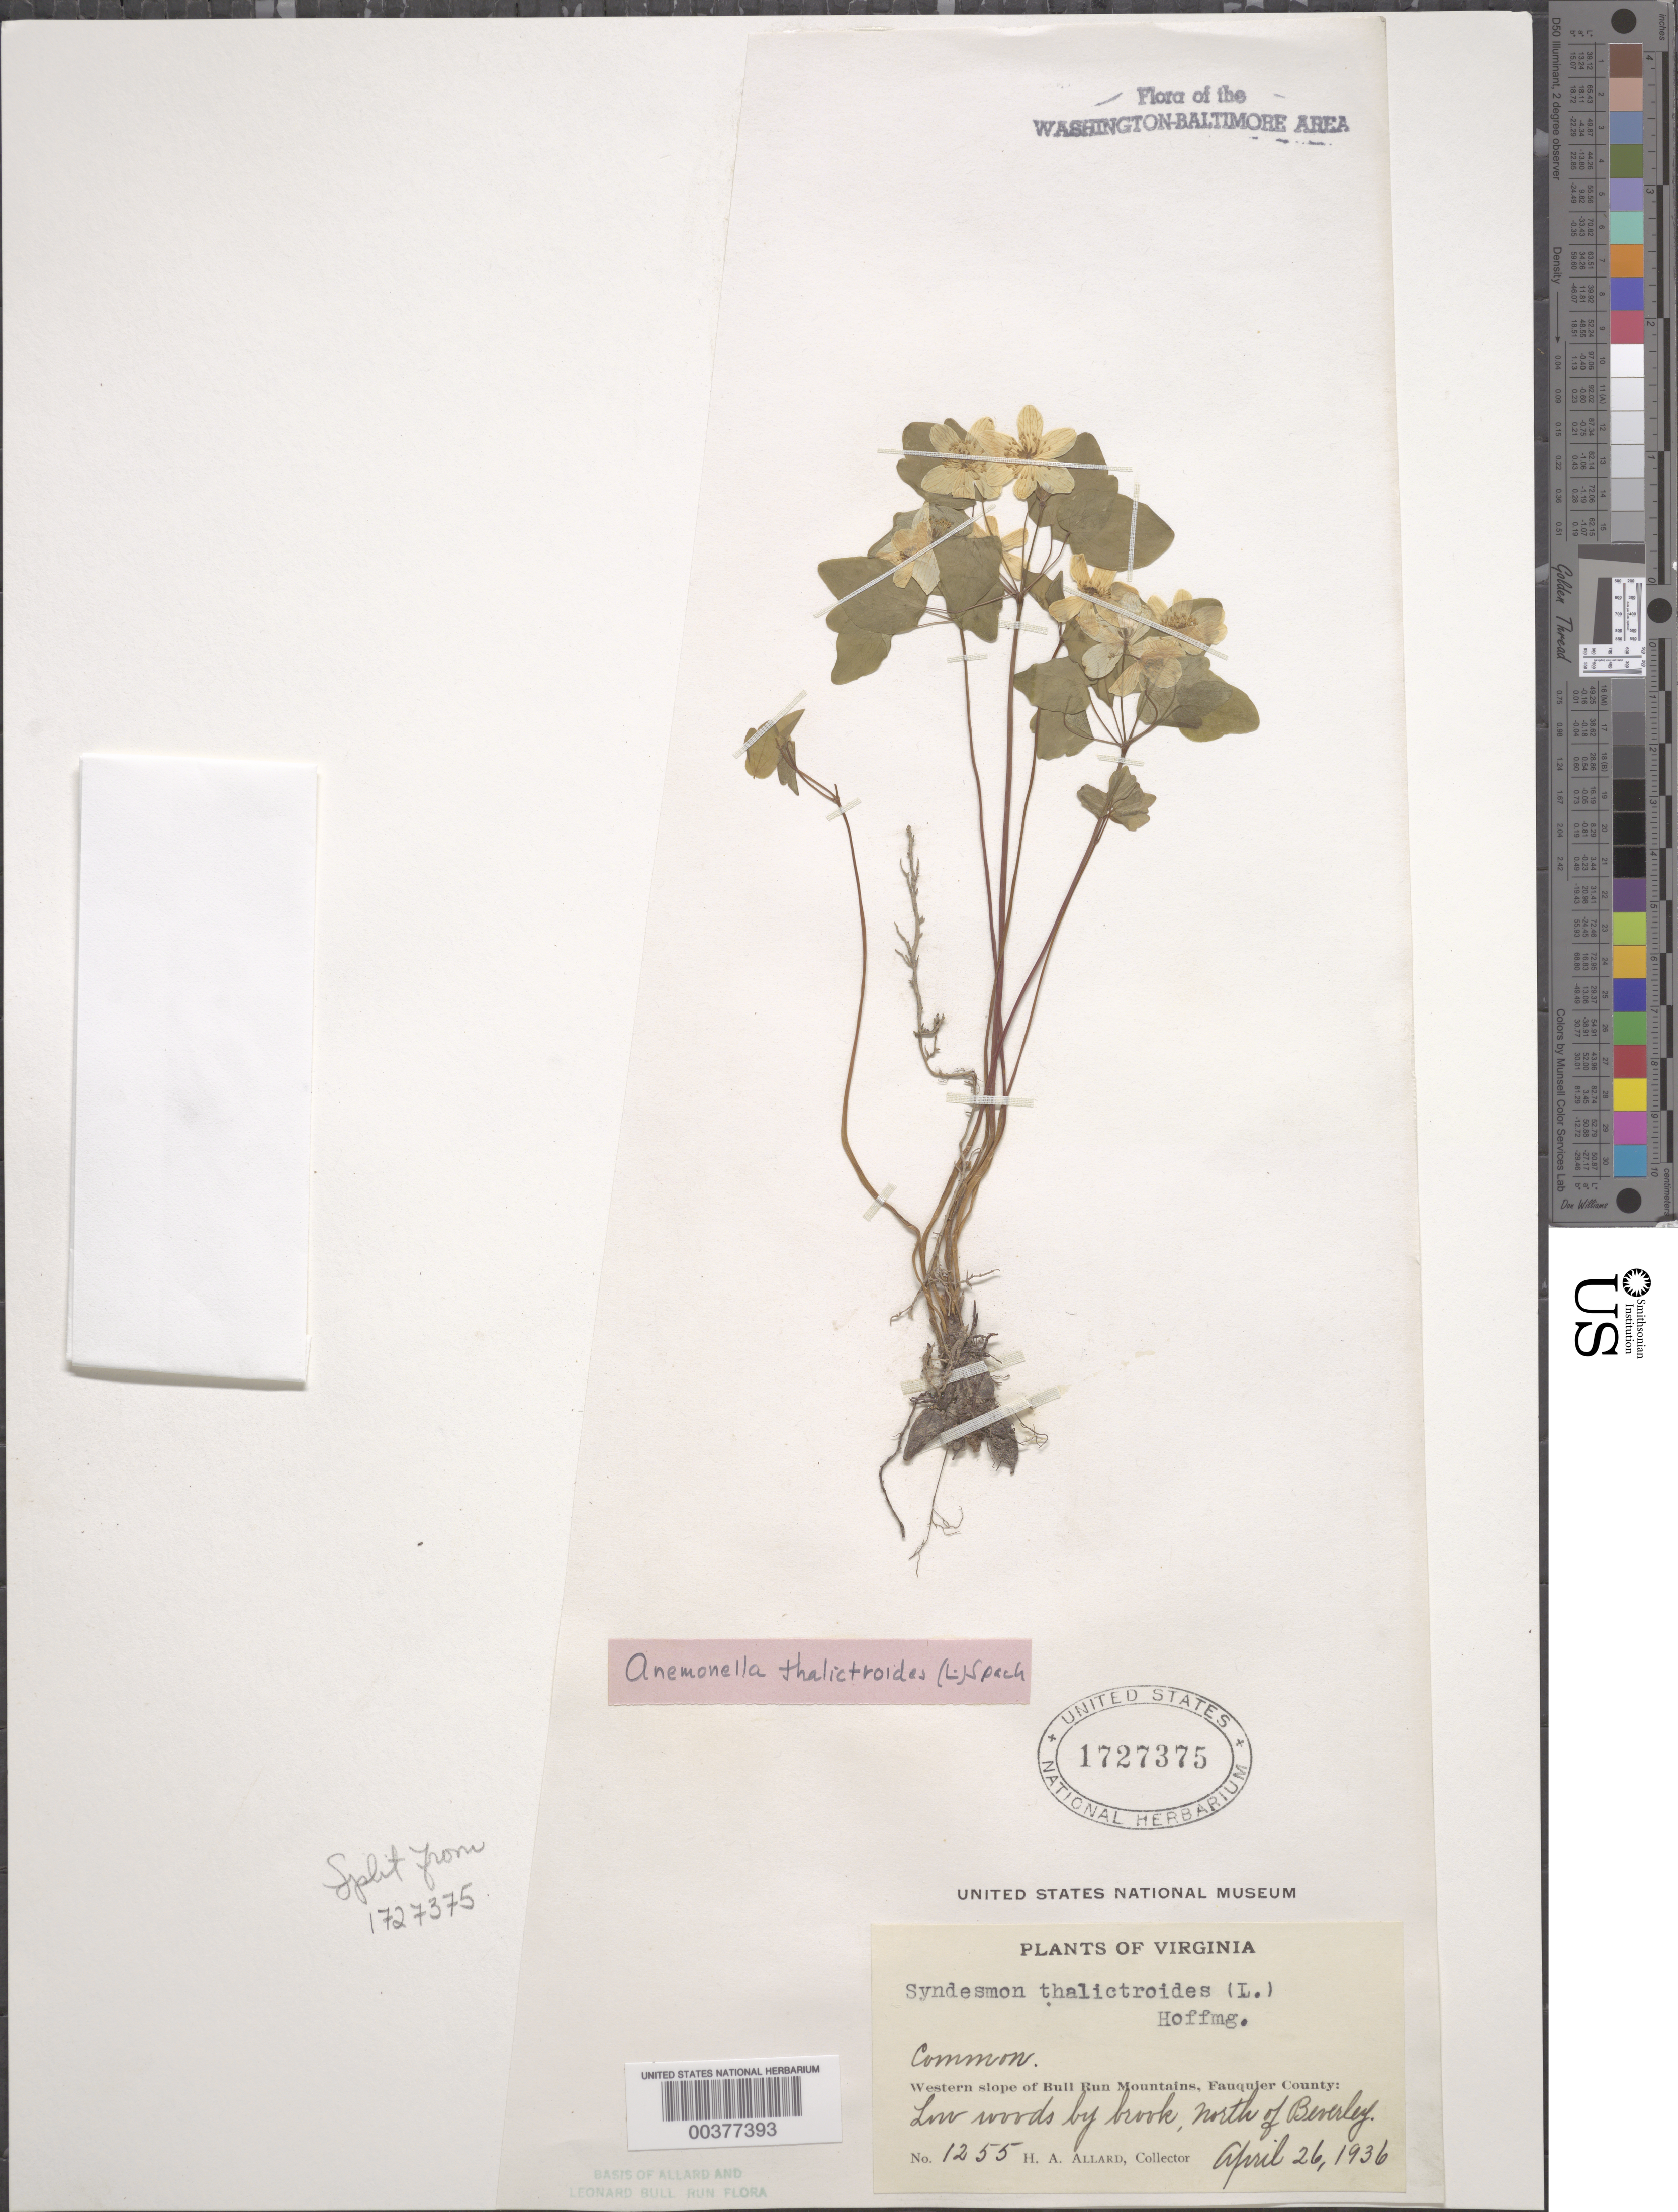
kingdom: Plantae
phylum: Tracheophyta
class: Magnoliopsida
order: Ranunculales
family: Ranunculaceae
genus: Thalictrum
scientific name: Thalictrum thalictroides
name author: (L.) A.J. Eames & B. Boivin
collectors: H. A. Allard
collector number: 1255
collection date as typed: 26 Apr 1936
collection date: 1936-04-26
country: United States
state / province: Virginia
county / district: Fauquier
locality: Western Slope of Bull Run Mountains, North of Beverley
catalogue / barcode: US 1727375